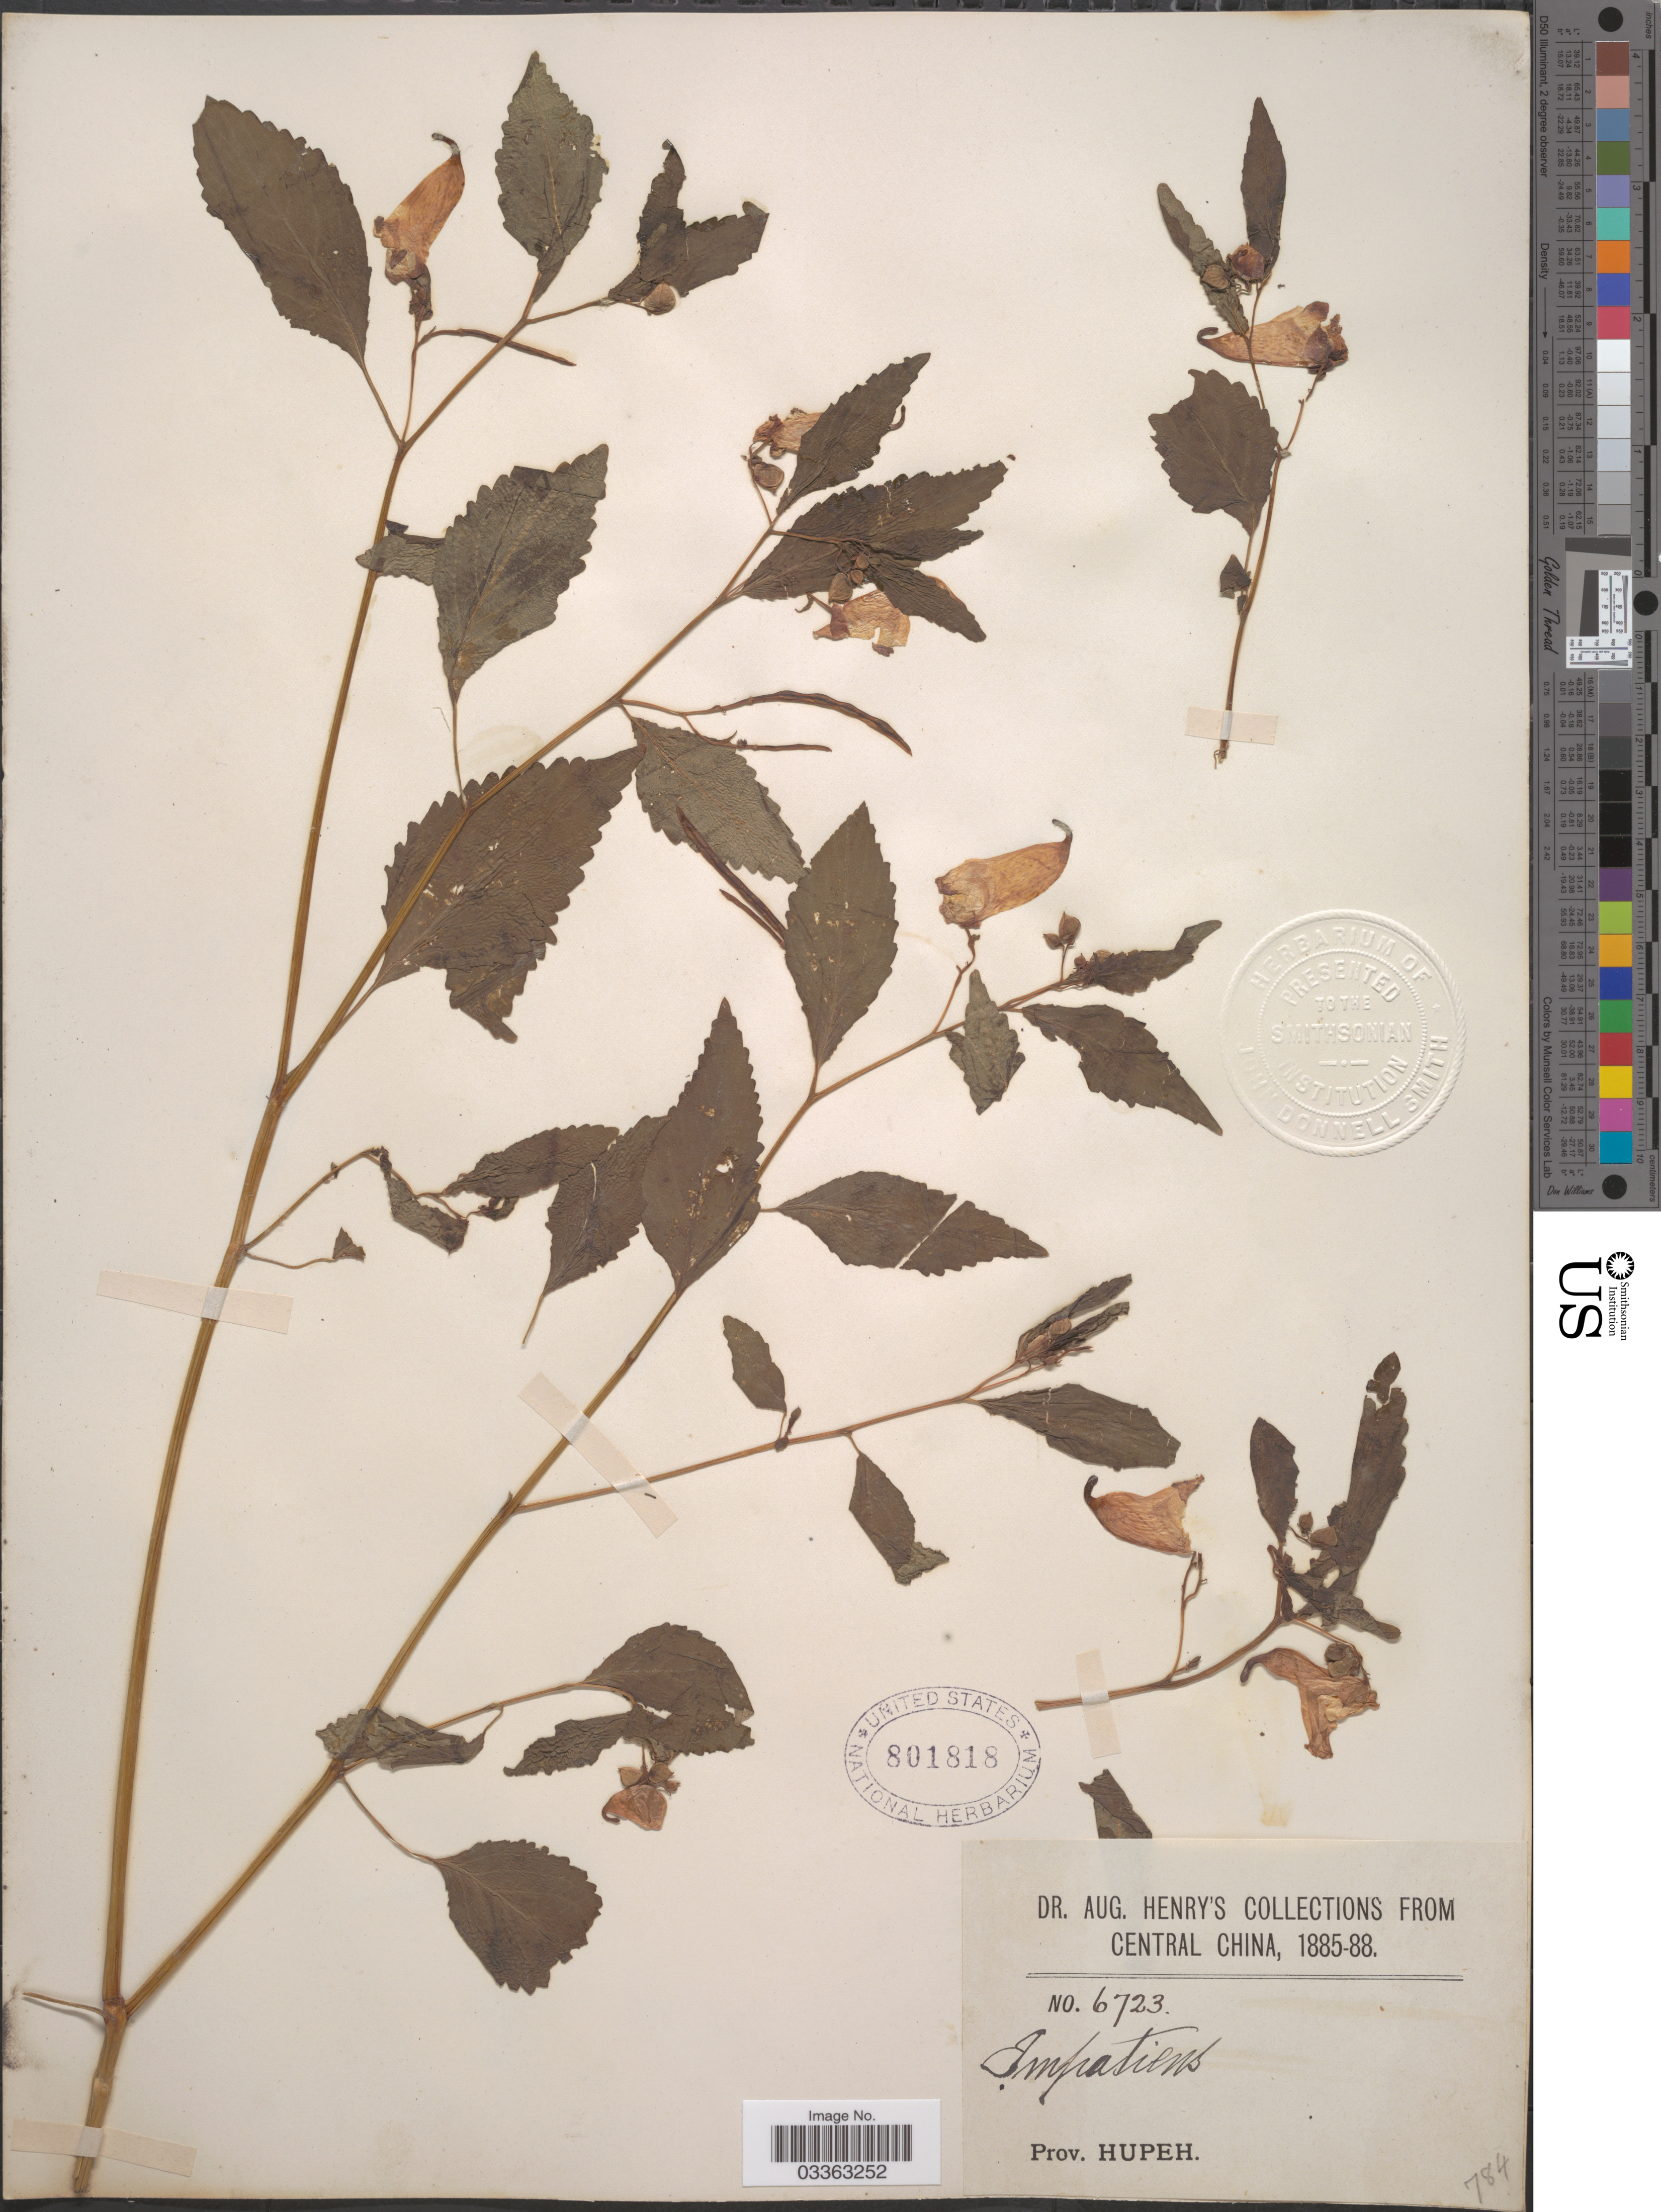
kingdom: Plantae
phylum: Tracheophyta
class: Magnoliopsida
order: Ericales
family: Balsaminaceae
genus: Impatiens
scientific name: Impatiens sp.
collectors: A. Henry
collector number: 6723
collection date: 1885/1888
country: China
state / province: Hubei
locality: Central China. Prov. Hupeh.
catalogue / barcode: US 801818